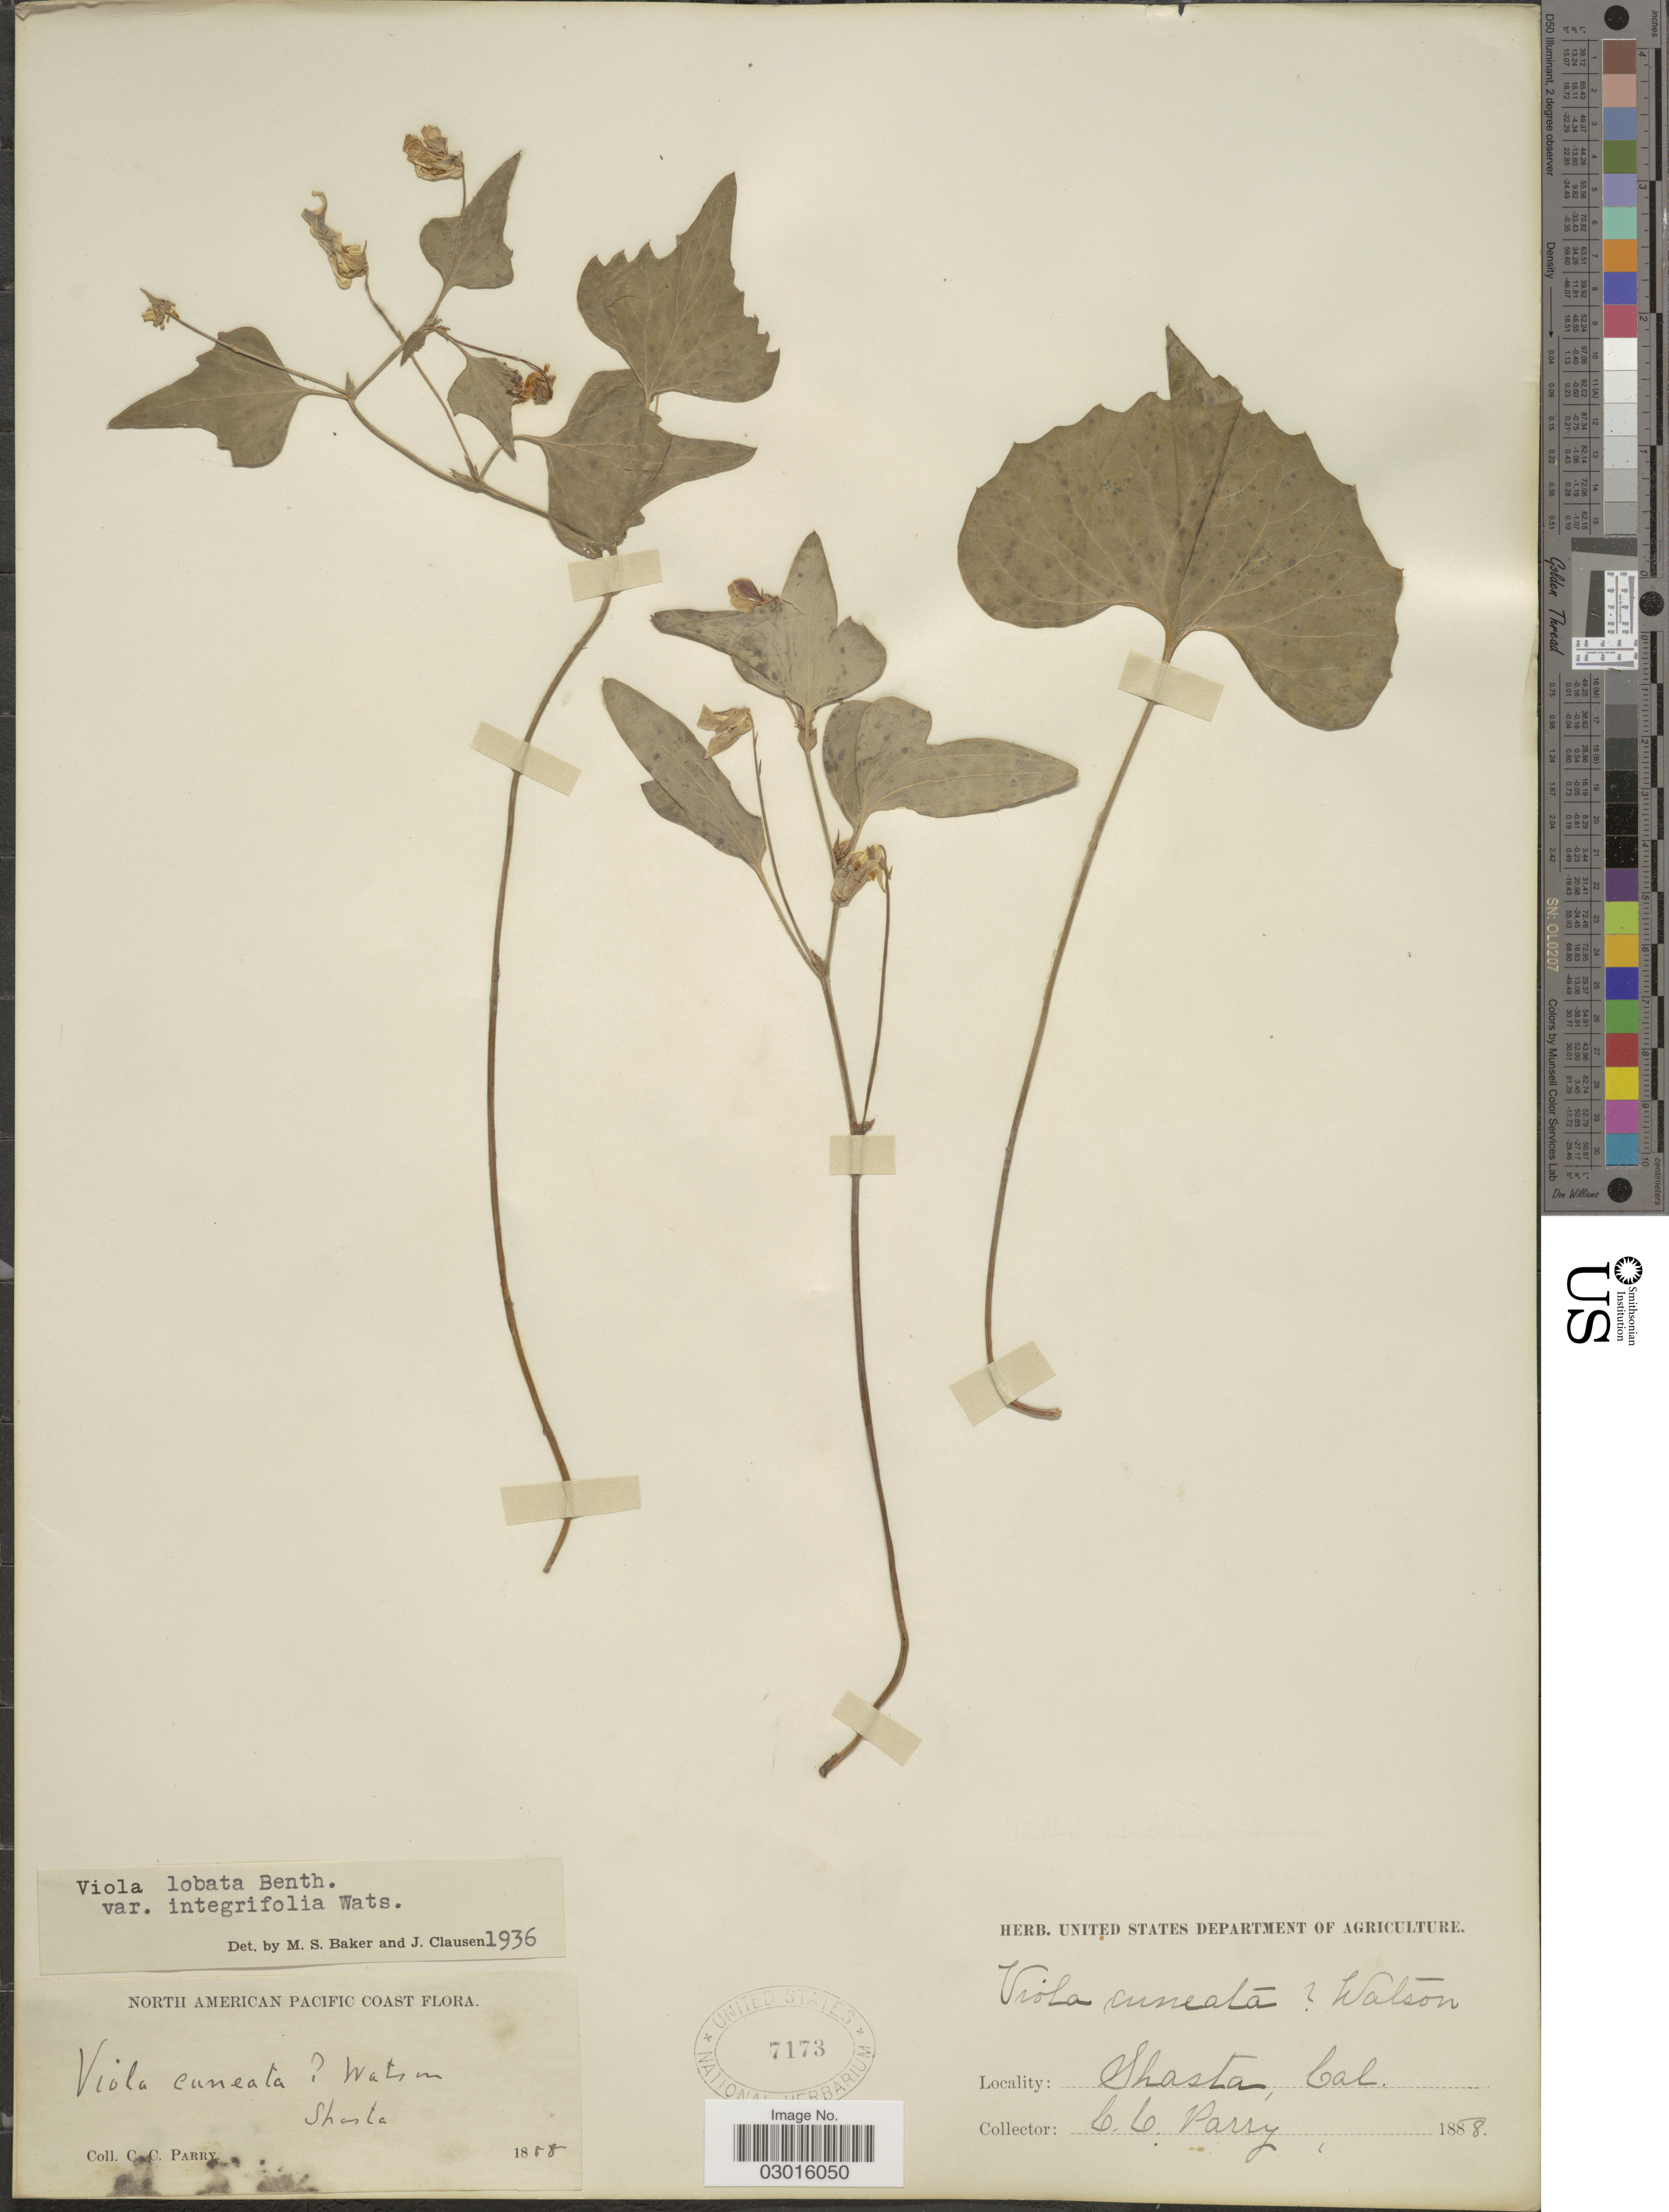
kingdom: Plantae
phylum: Tracheophyta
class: Magnoliopsida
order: Malpighiales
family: Violaceae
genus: Viola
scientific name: Viola lobata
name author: Benth.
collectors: C. C. Parry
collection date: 1858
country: United States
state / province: California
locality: North American Pacific Coast, Shasta.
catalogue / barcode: US 7173